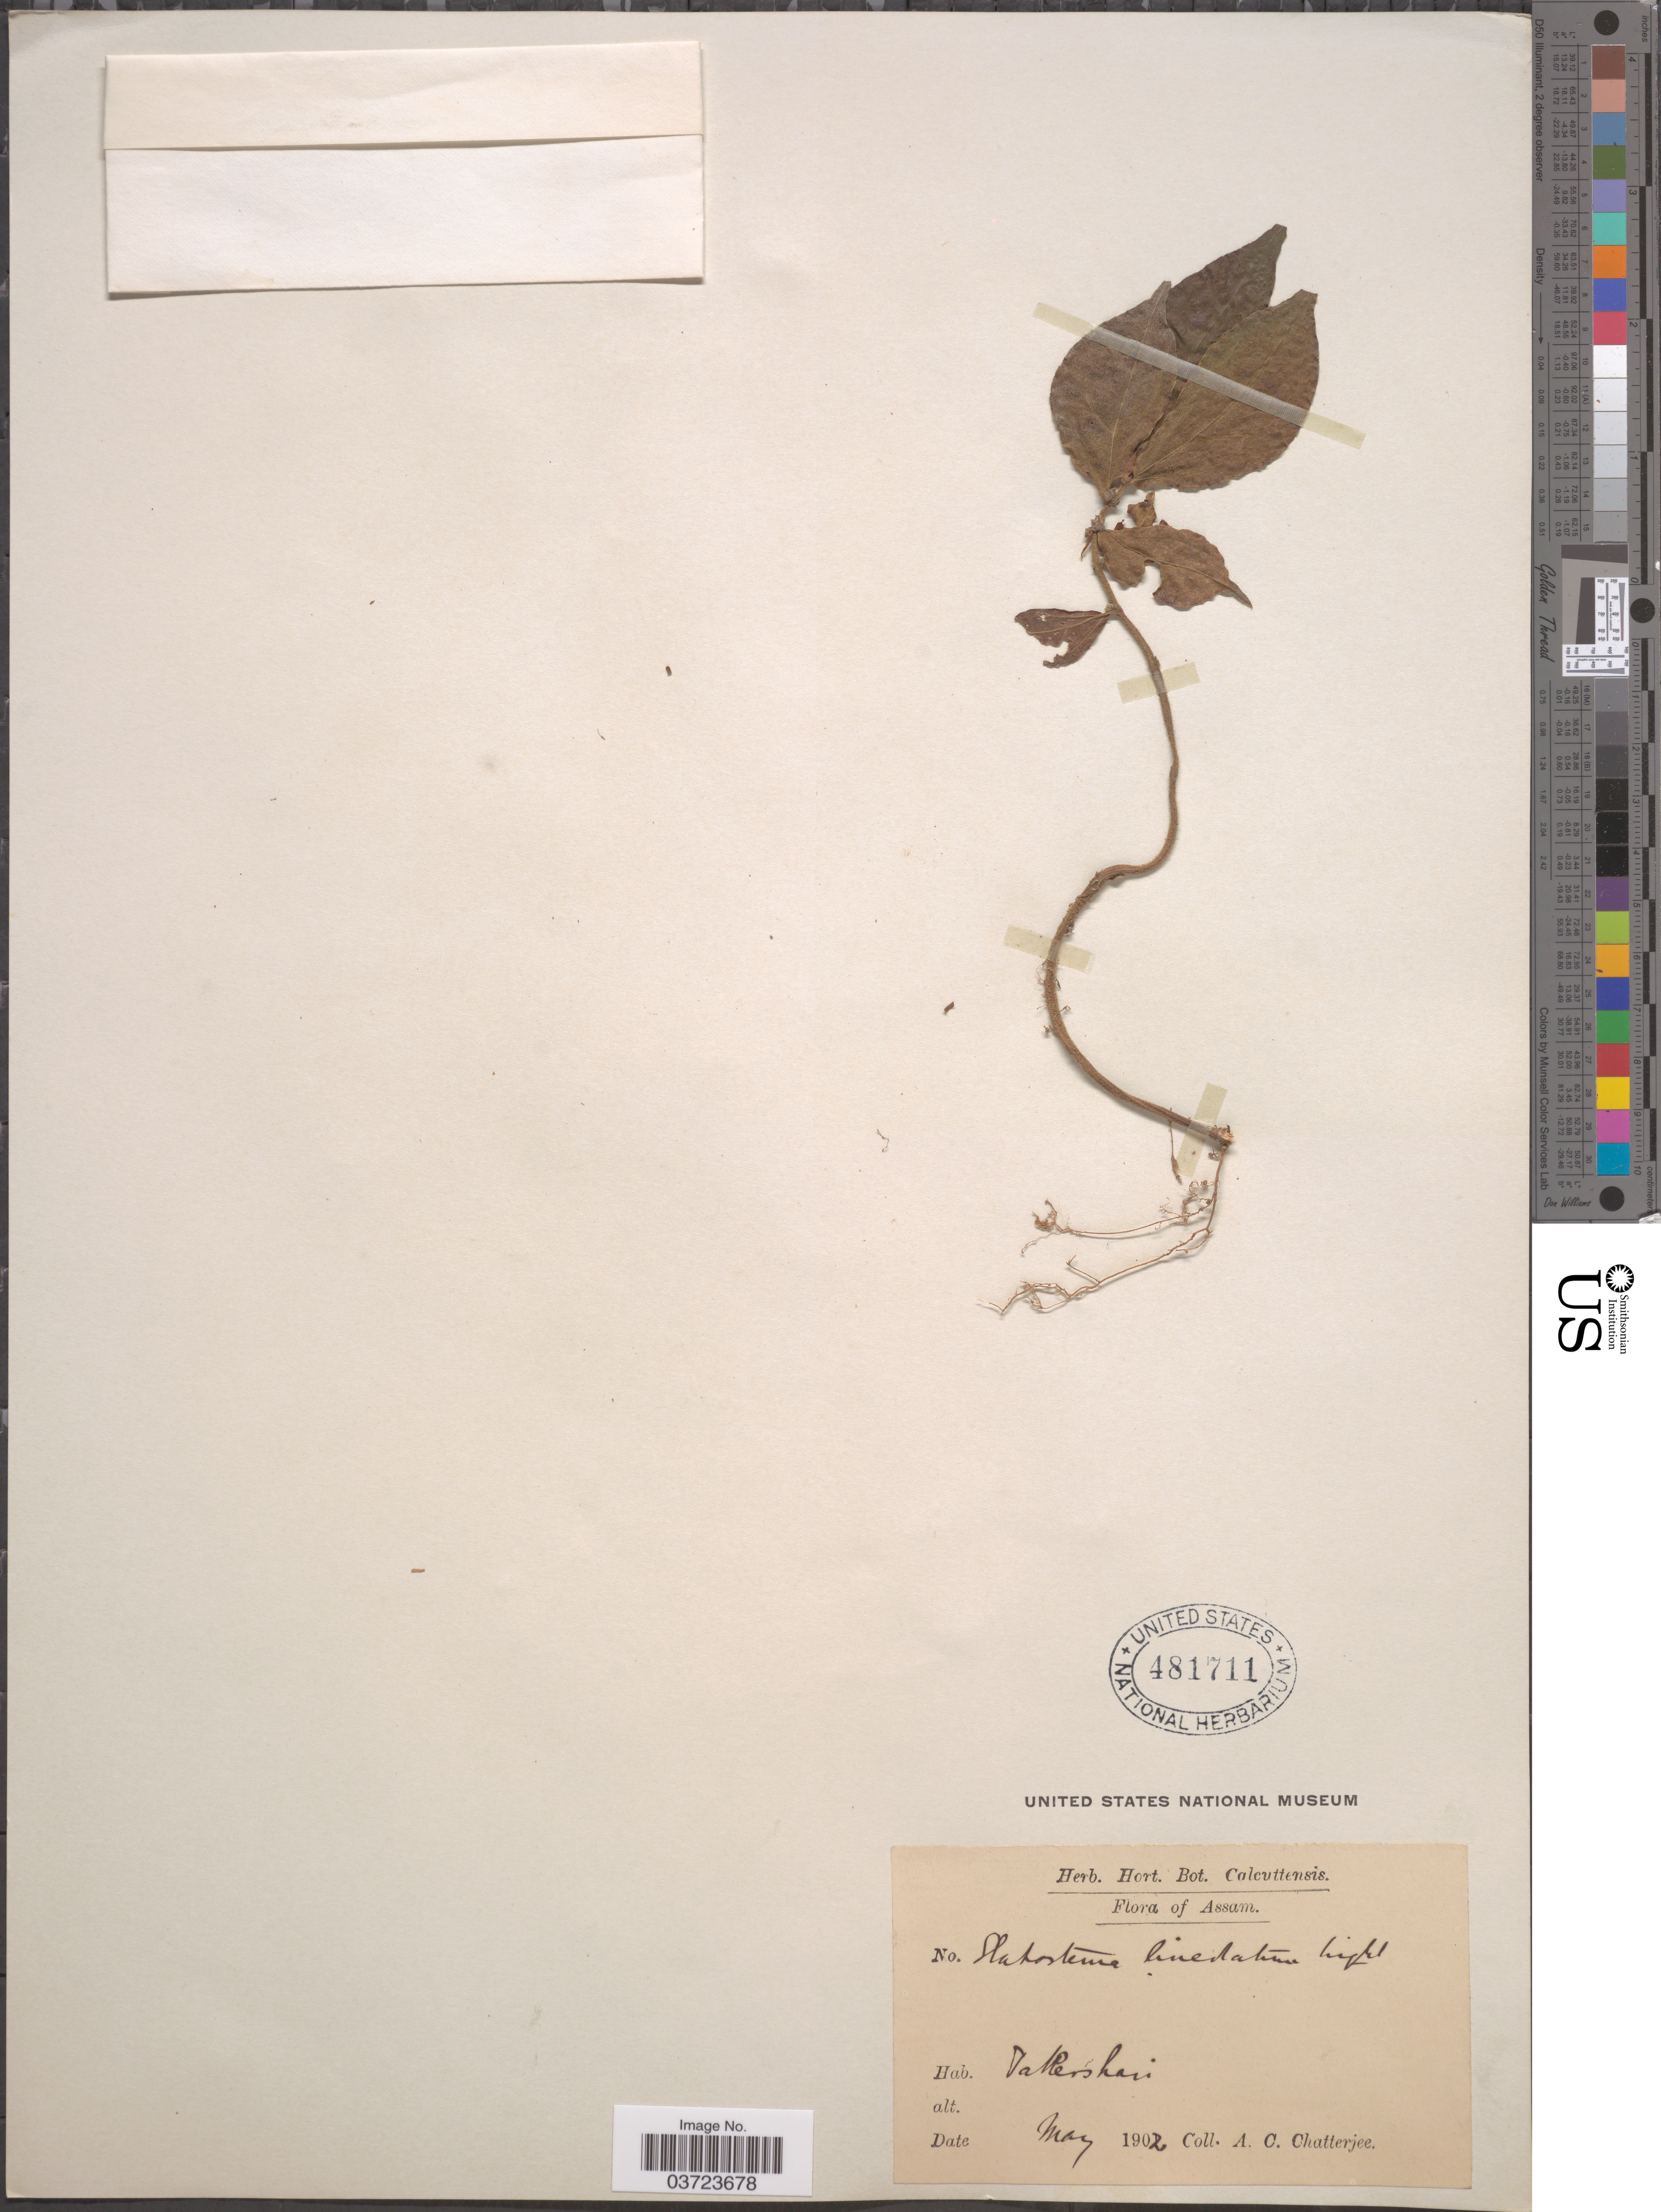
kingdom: Plantae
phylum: Tracheophyta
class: Magnoliopsida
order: Rosales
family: Urticaceae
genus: Elatostema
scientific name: Elatostema lineolatum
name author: Wight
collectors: A. Chatterjee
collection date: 1902-05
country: India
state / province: Assam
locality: Takershair [interpreted]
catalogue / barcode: US 481711